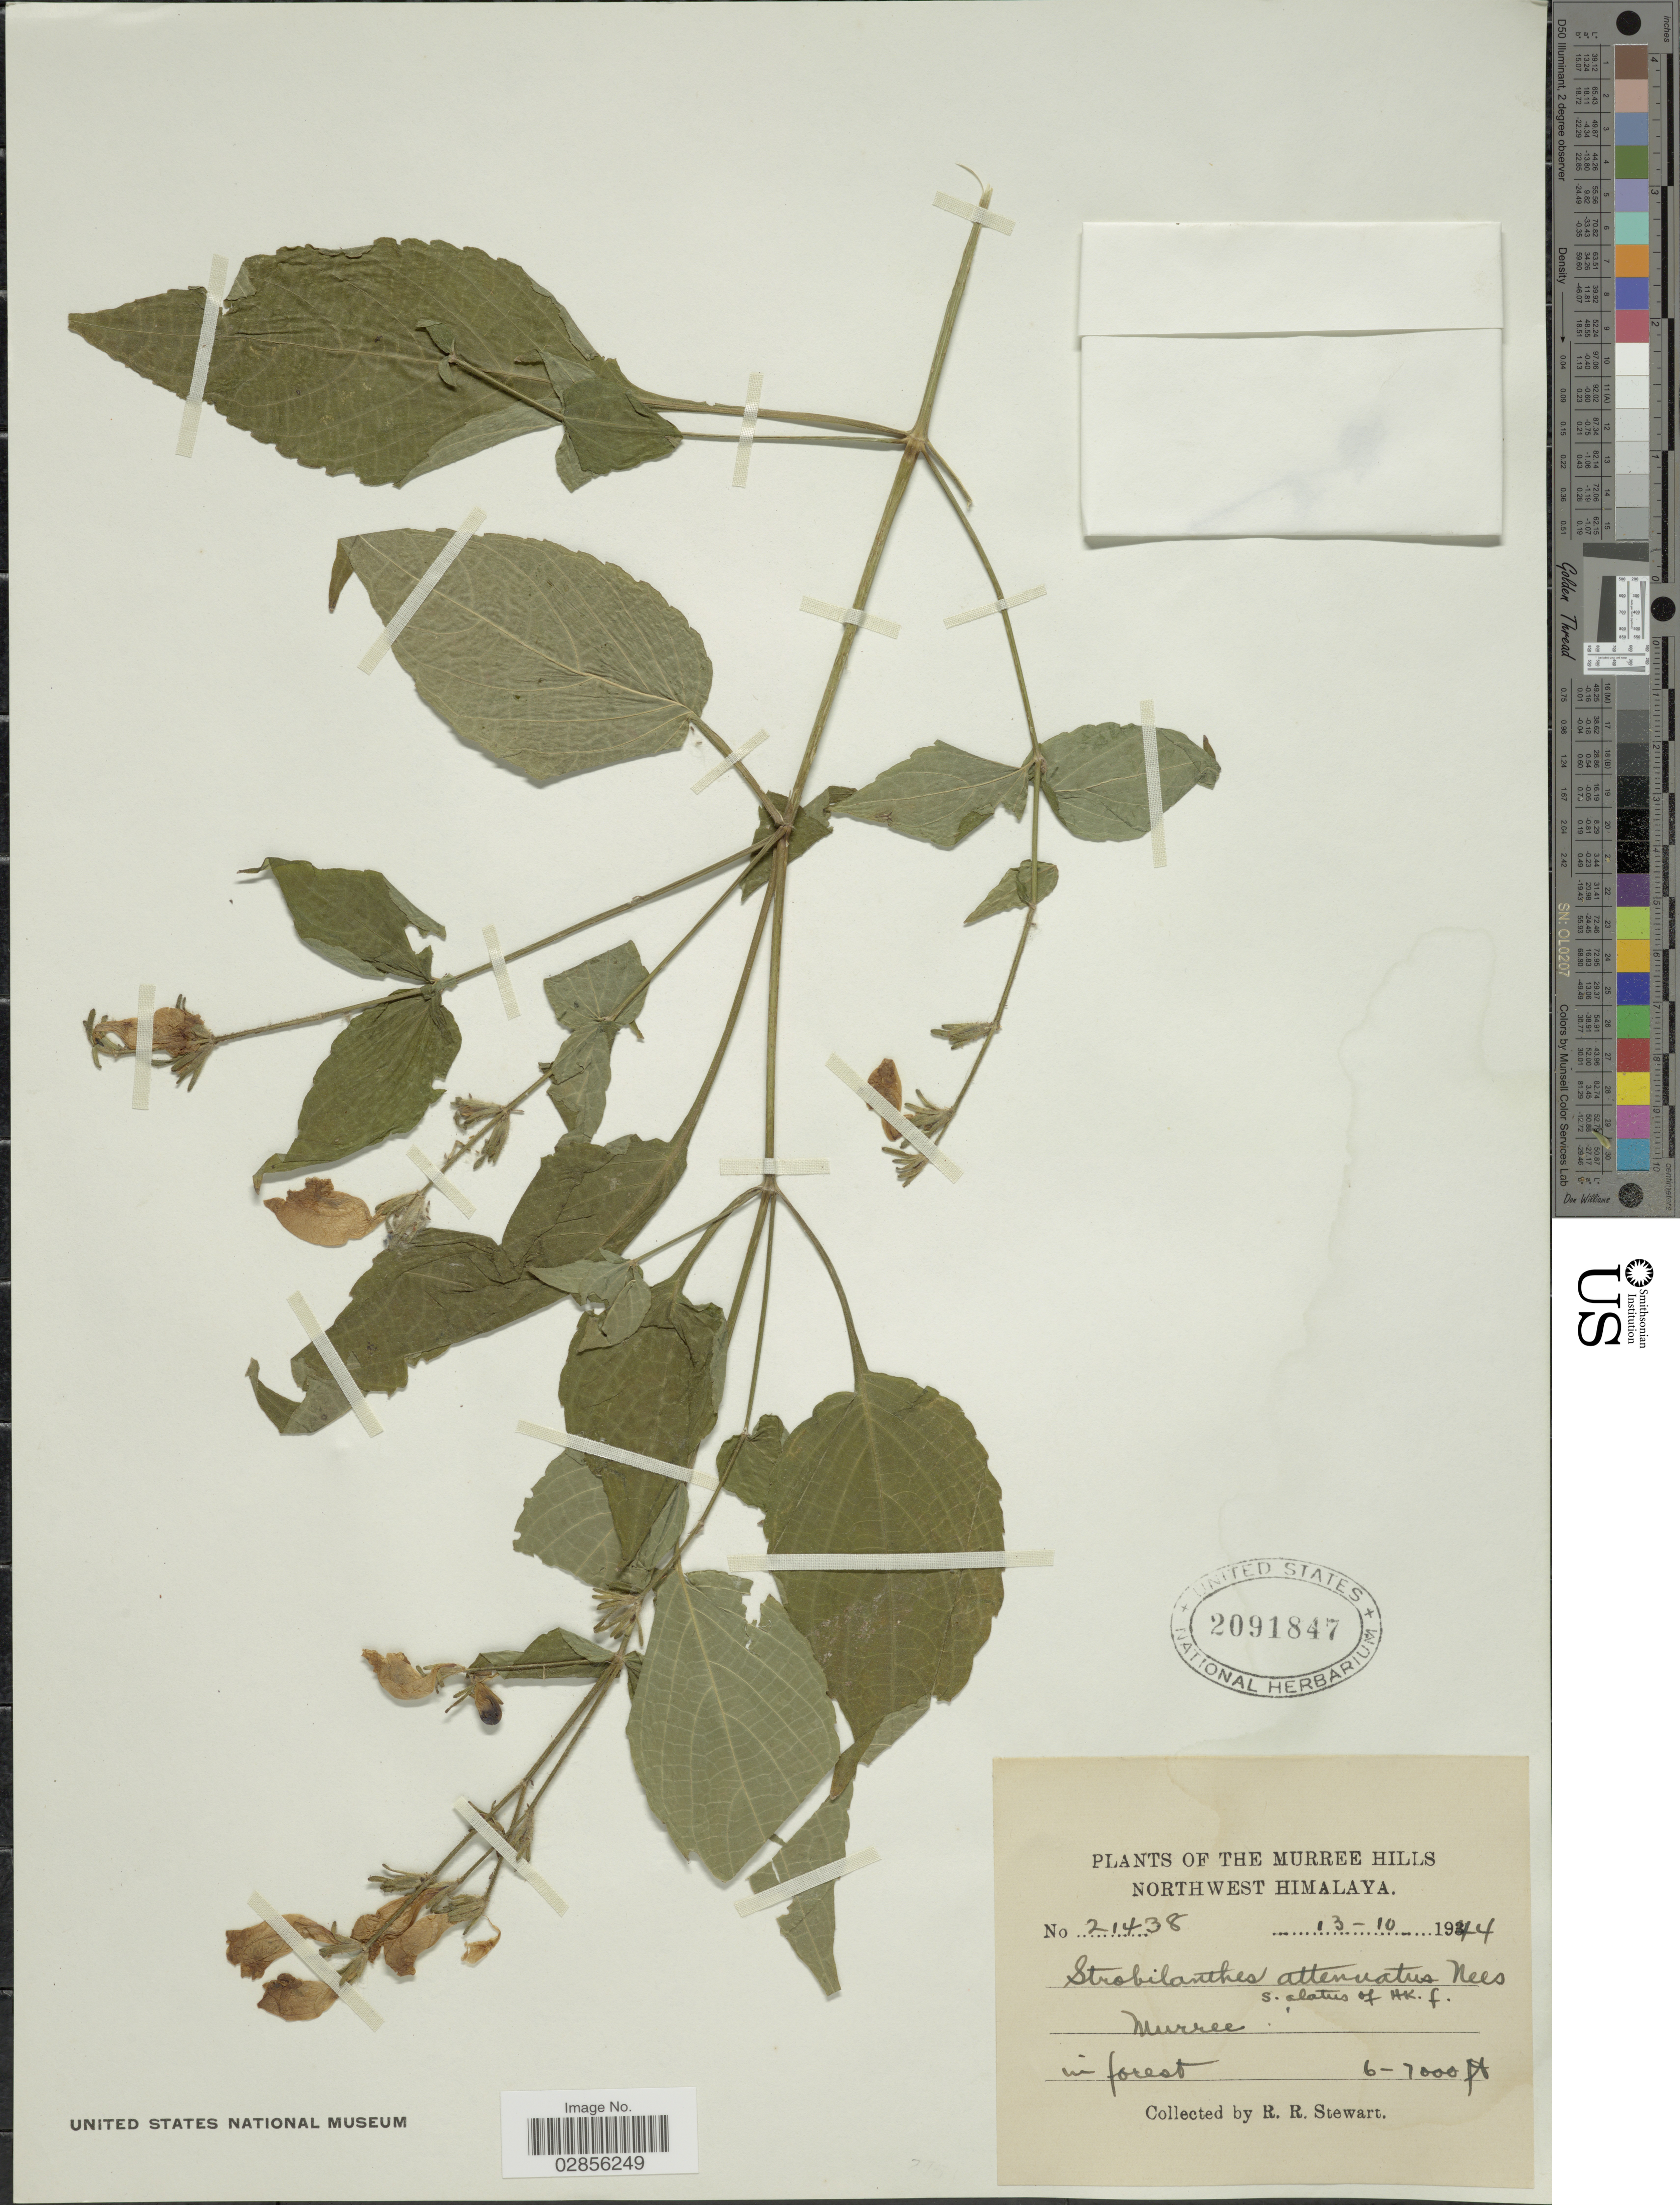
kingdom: Plantae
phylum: Tracheophyta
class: Magnoliopsida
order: Lamiales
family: Acanthaceae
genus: Strobilanthes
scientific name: Strobilanthes attenuata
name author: (Wall. ex Nees) Jacq. ex Nees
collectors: R. R. Stewart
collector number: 21438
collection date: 1944-10-13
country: Pakistan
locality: Murree Hills. Northwest Himalaya. Murree.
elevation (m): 1829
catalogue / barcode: US 2091847